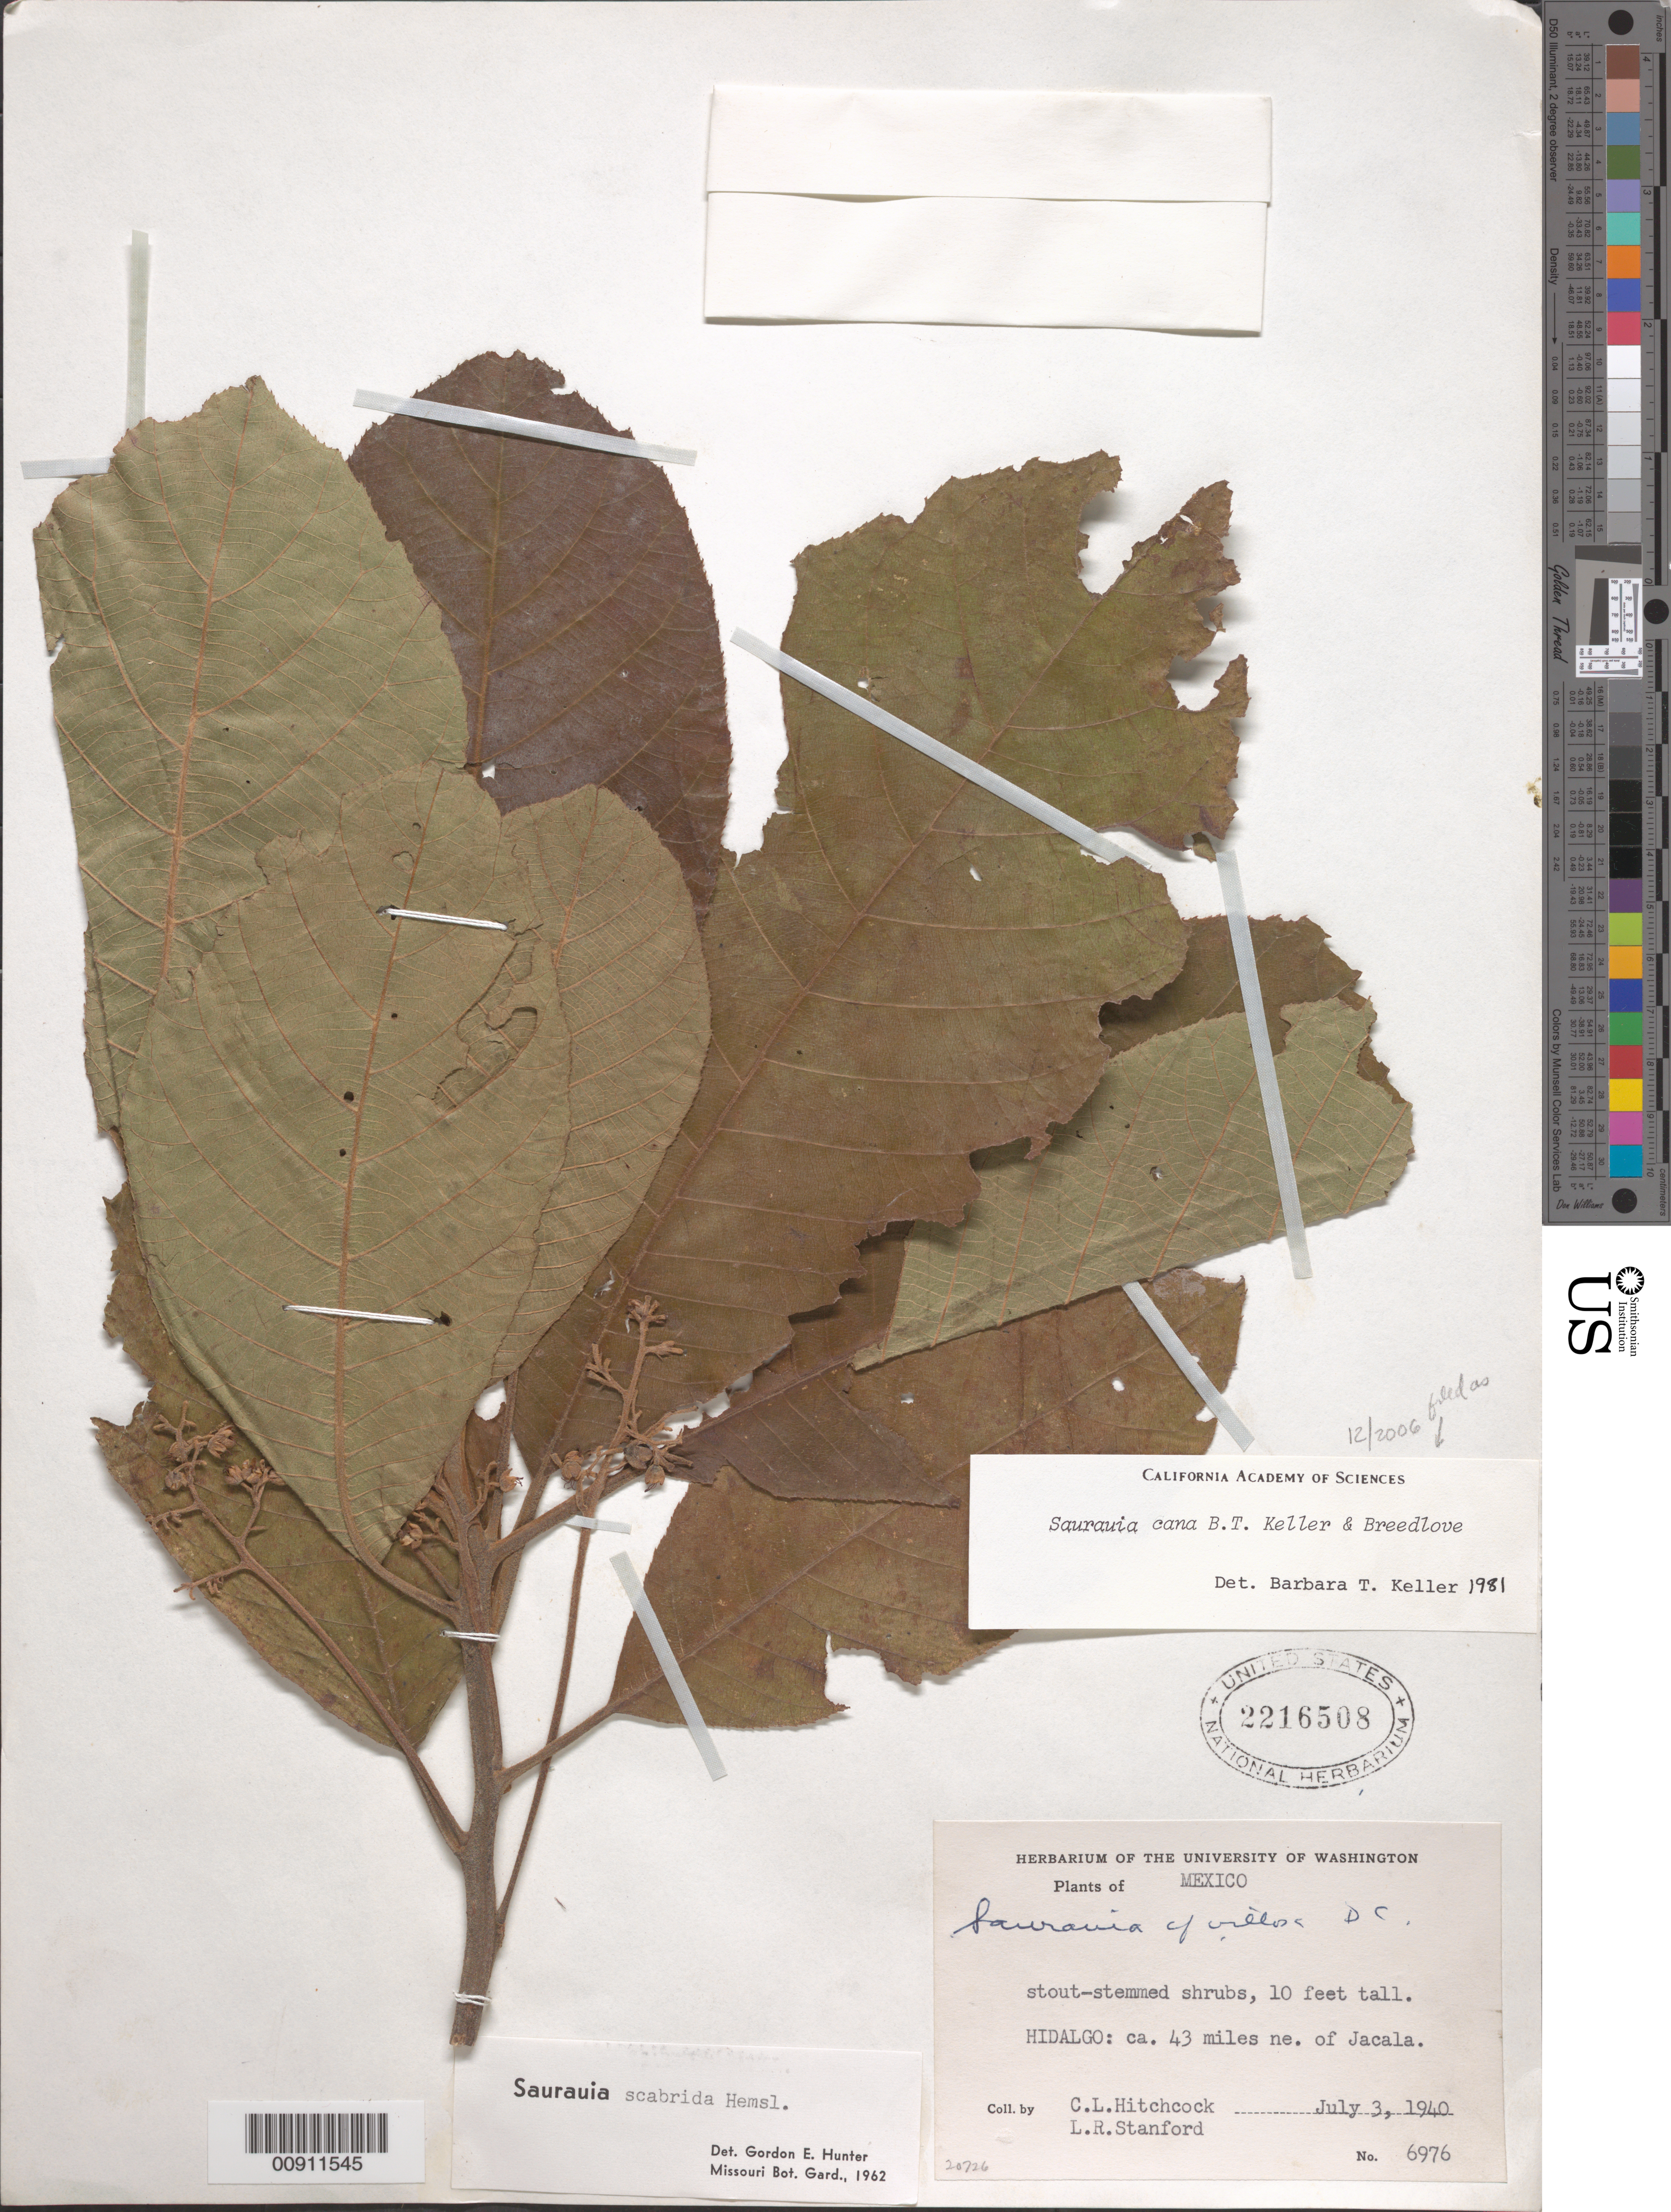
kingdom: Plantae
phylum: Tracheophyta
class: Magnoliopsida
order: Ericales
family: Actinidiaceae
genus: Saurauia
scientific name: Saurauia cana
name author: B.T. Keller & Breedlove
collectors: C. L. Hitchcock & L. R. Stanford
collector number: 6976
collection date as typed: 03 Jul 1940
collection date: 1940-07-03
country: Mexico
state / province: Hidalgo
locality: Hidalgo: ca. 43 miles NE of Jacala.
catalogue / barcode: US 2216508